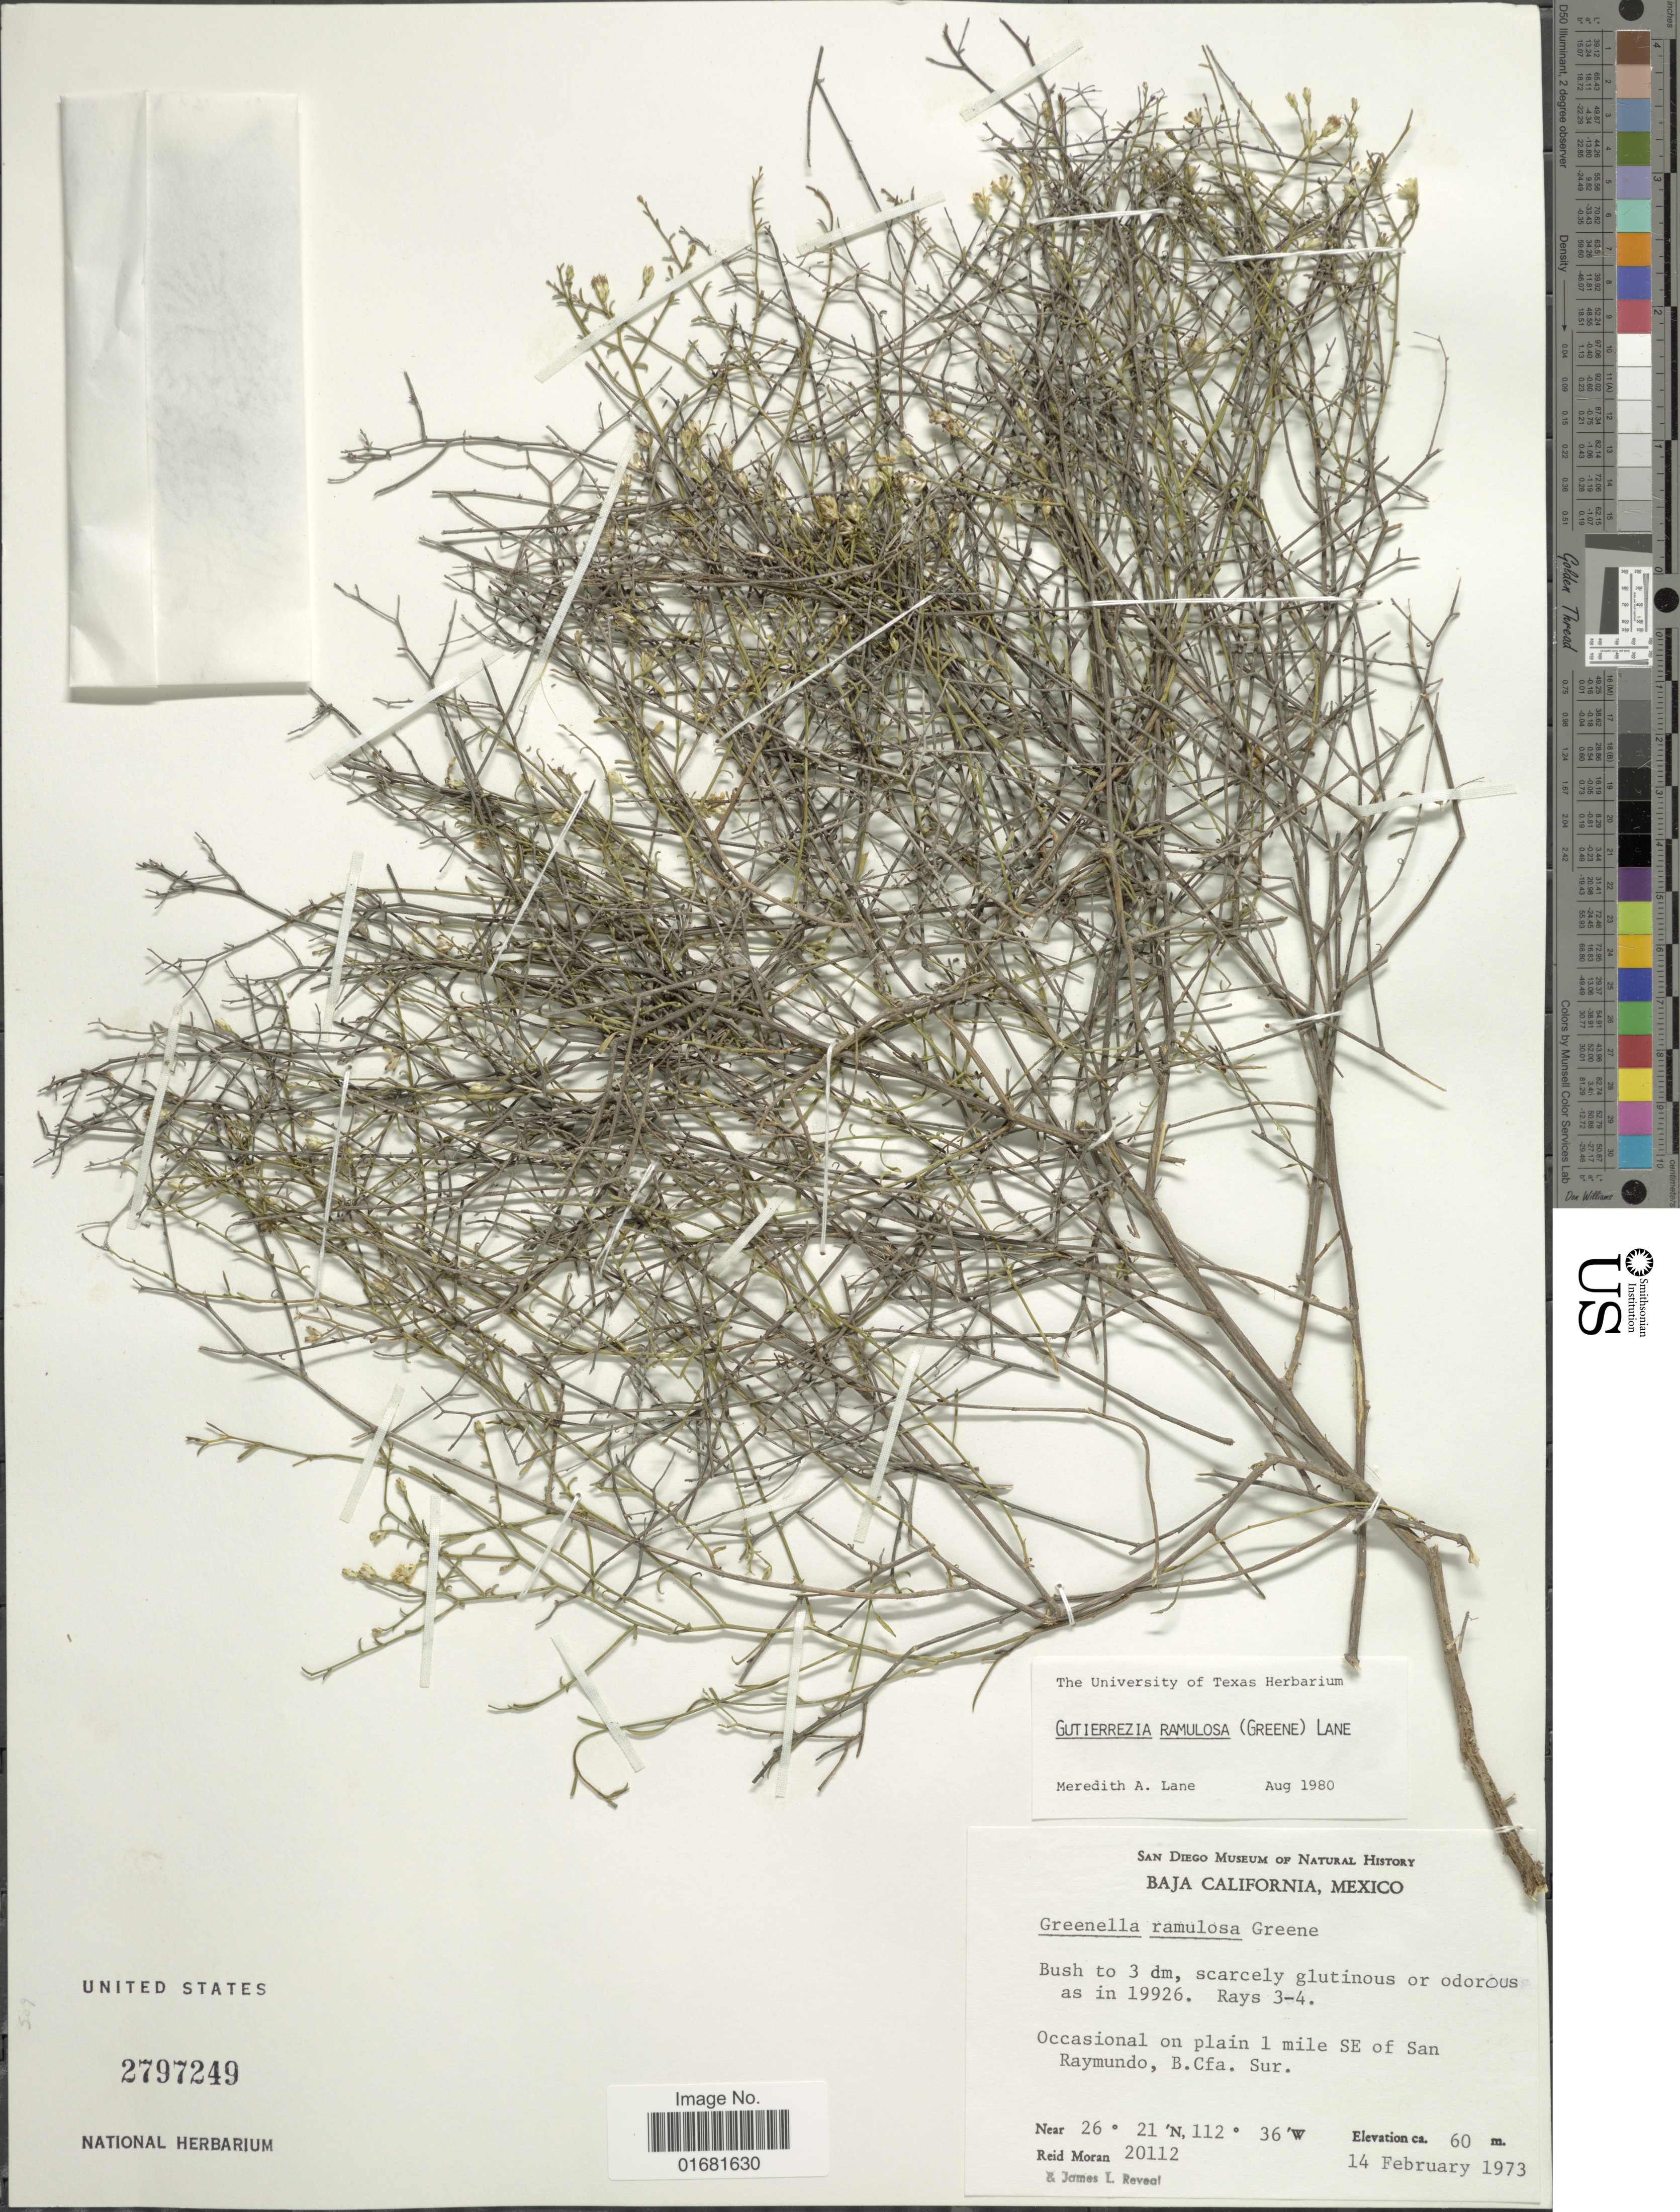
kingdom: Plantae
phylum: Tracheophyta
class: Magnoliopsida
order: Asterales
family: Asteraceae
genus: Gutierrezia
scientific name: Gutierrezia ramulosa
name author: (Greene) M.A. Lane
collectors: R. V. Moran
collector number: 20112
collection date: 1973-02-14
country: Mexico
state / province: Baja California Sur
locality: Baja California, Mexico. Occasional on plain 1 miles SE of San Raymundo, B. Cfa. Sur.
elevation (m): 60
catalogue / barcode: US 2797249